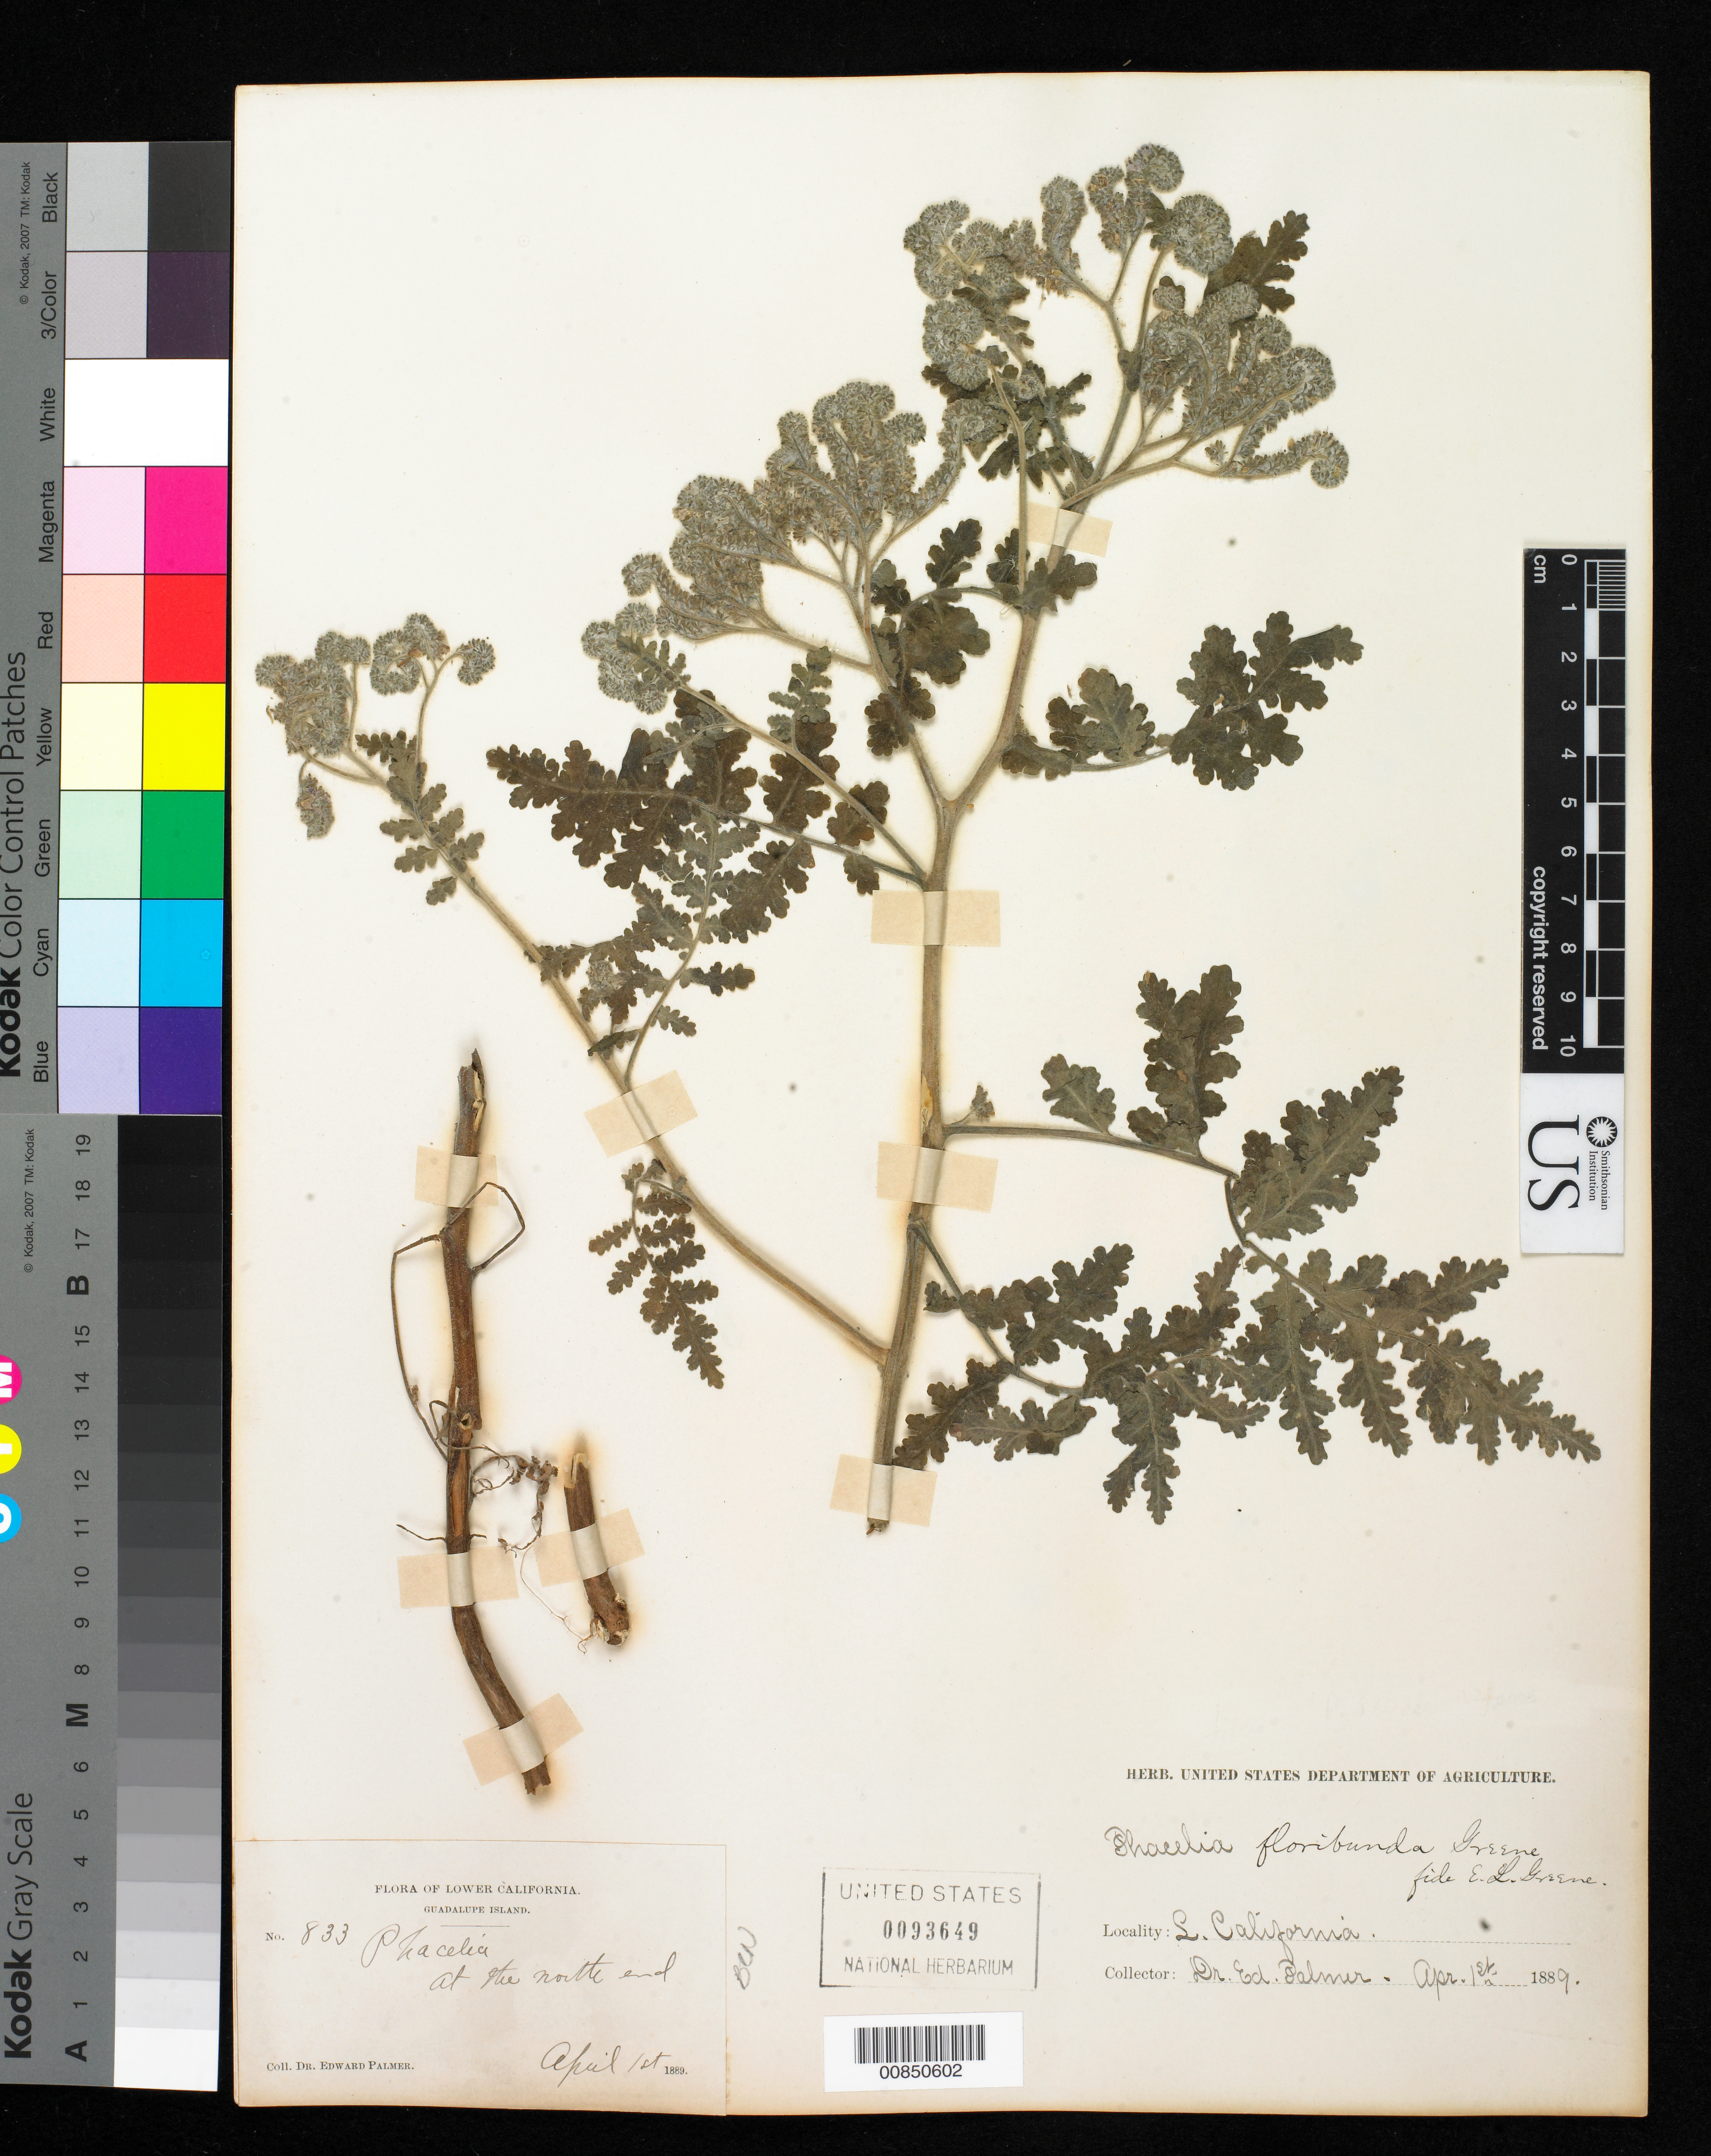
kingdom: Plantae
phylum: Tracheophyta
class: Magnoliopsida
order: Boraginales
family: Hydrophyllaceae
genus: Phacelia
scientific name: Phacelia floribunda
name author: Greene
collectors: E. Palmer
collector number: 833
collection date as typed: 01 Apr 1889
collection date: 1889-04-01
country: Mexico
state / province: Baja California Norte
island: Guadalupe I.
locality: At the north end of Guadalupe Island.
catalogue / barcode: US 93649